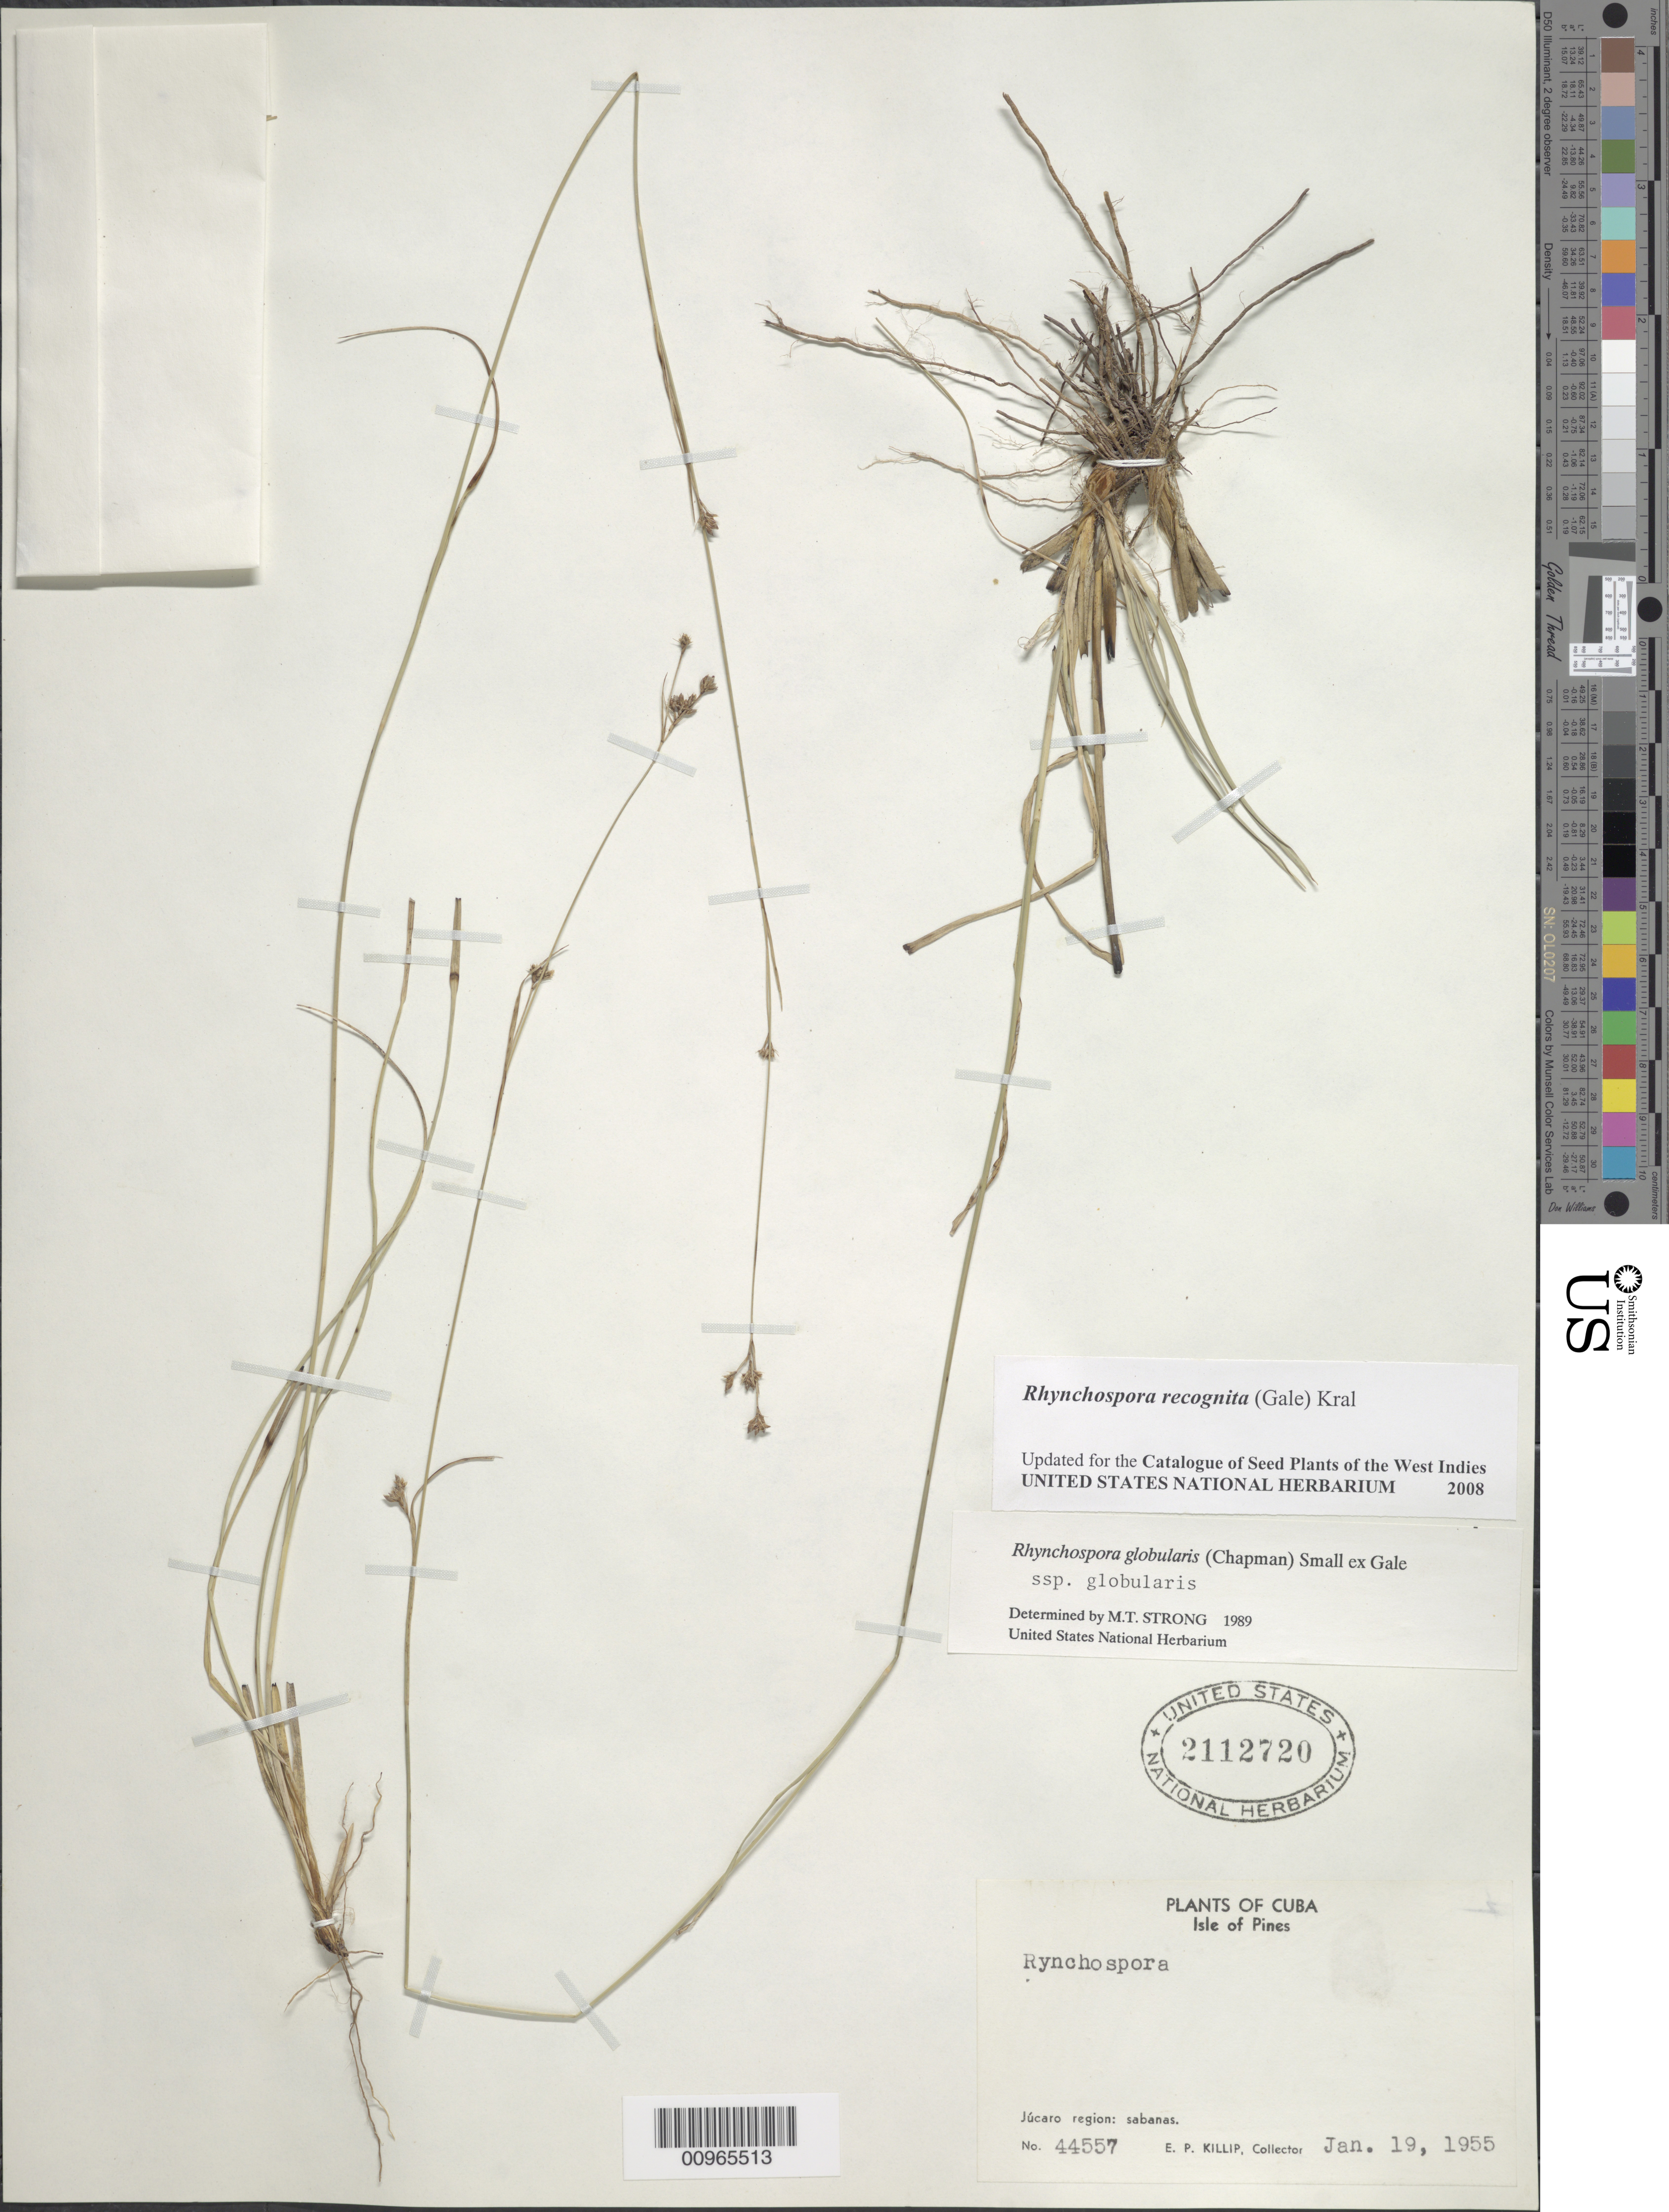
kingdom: Plantae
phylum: Tracheophyta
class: Liliopsida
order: Poales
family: Cyperaceae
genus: Rhynchospora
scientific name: Rhynchospora recognita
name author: (Gale) Kral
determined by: Strong, M. T., (US), Smithsonian Institution - National Museum of Natural History (UNITED STATES)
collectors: E. P. Killip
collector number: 44557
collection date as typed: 19 Jan 1955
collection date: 1955-01-19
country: Cuba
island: Isla de la Juventud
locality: Júcaro region, sabanas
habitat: Sabanas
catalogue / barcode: US 2112720